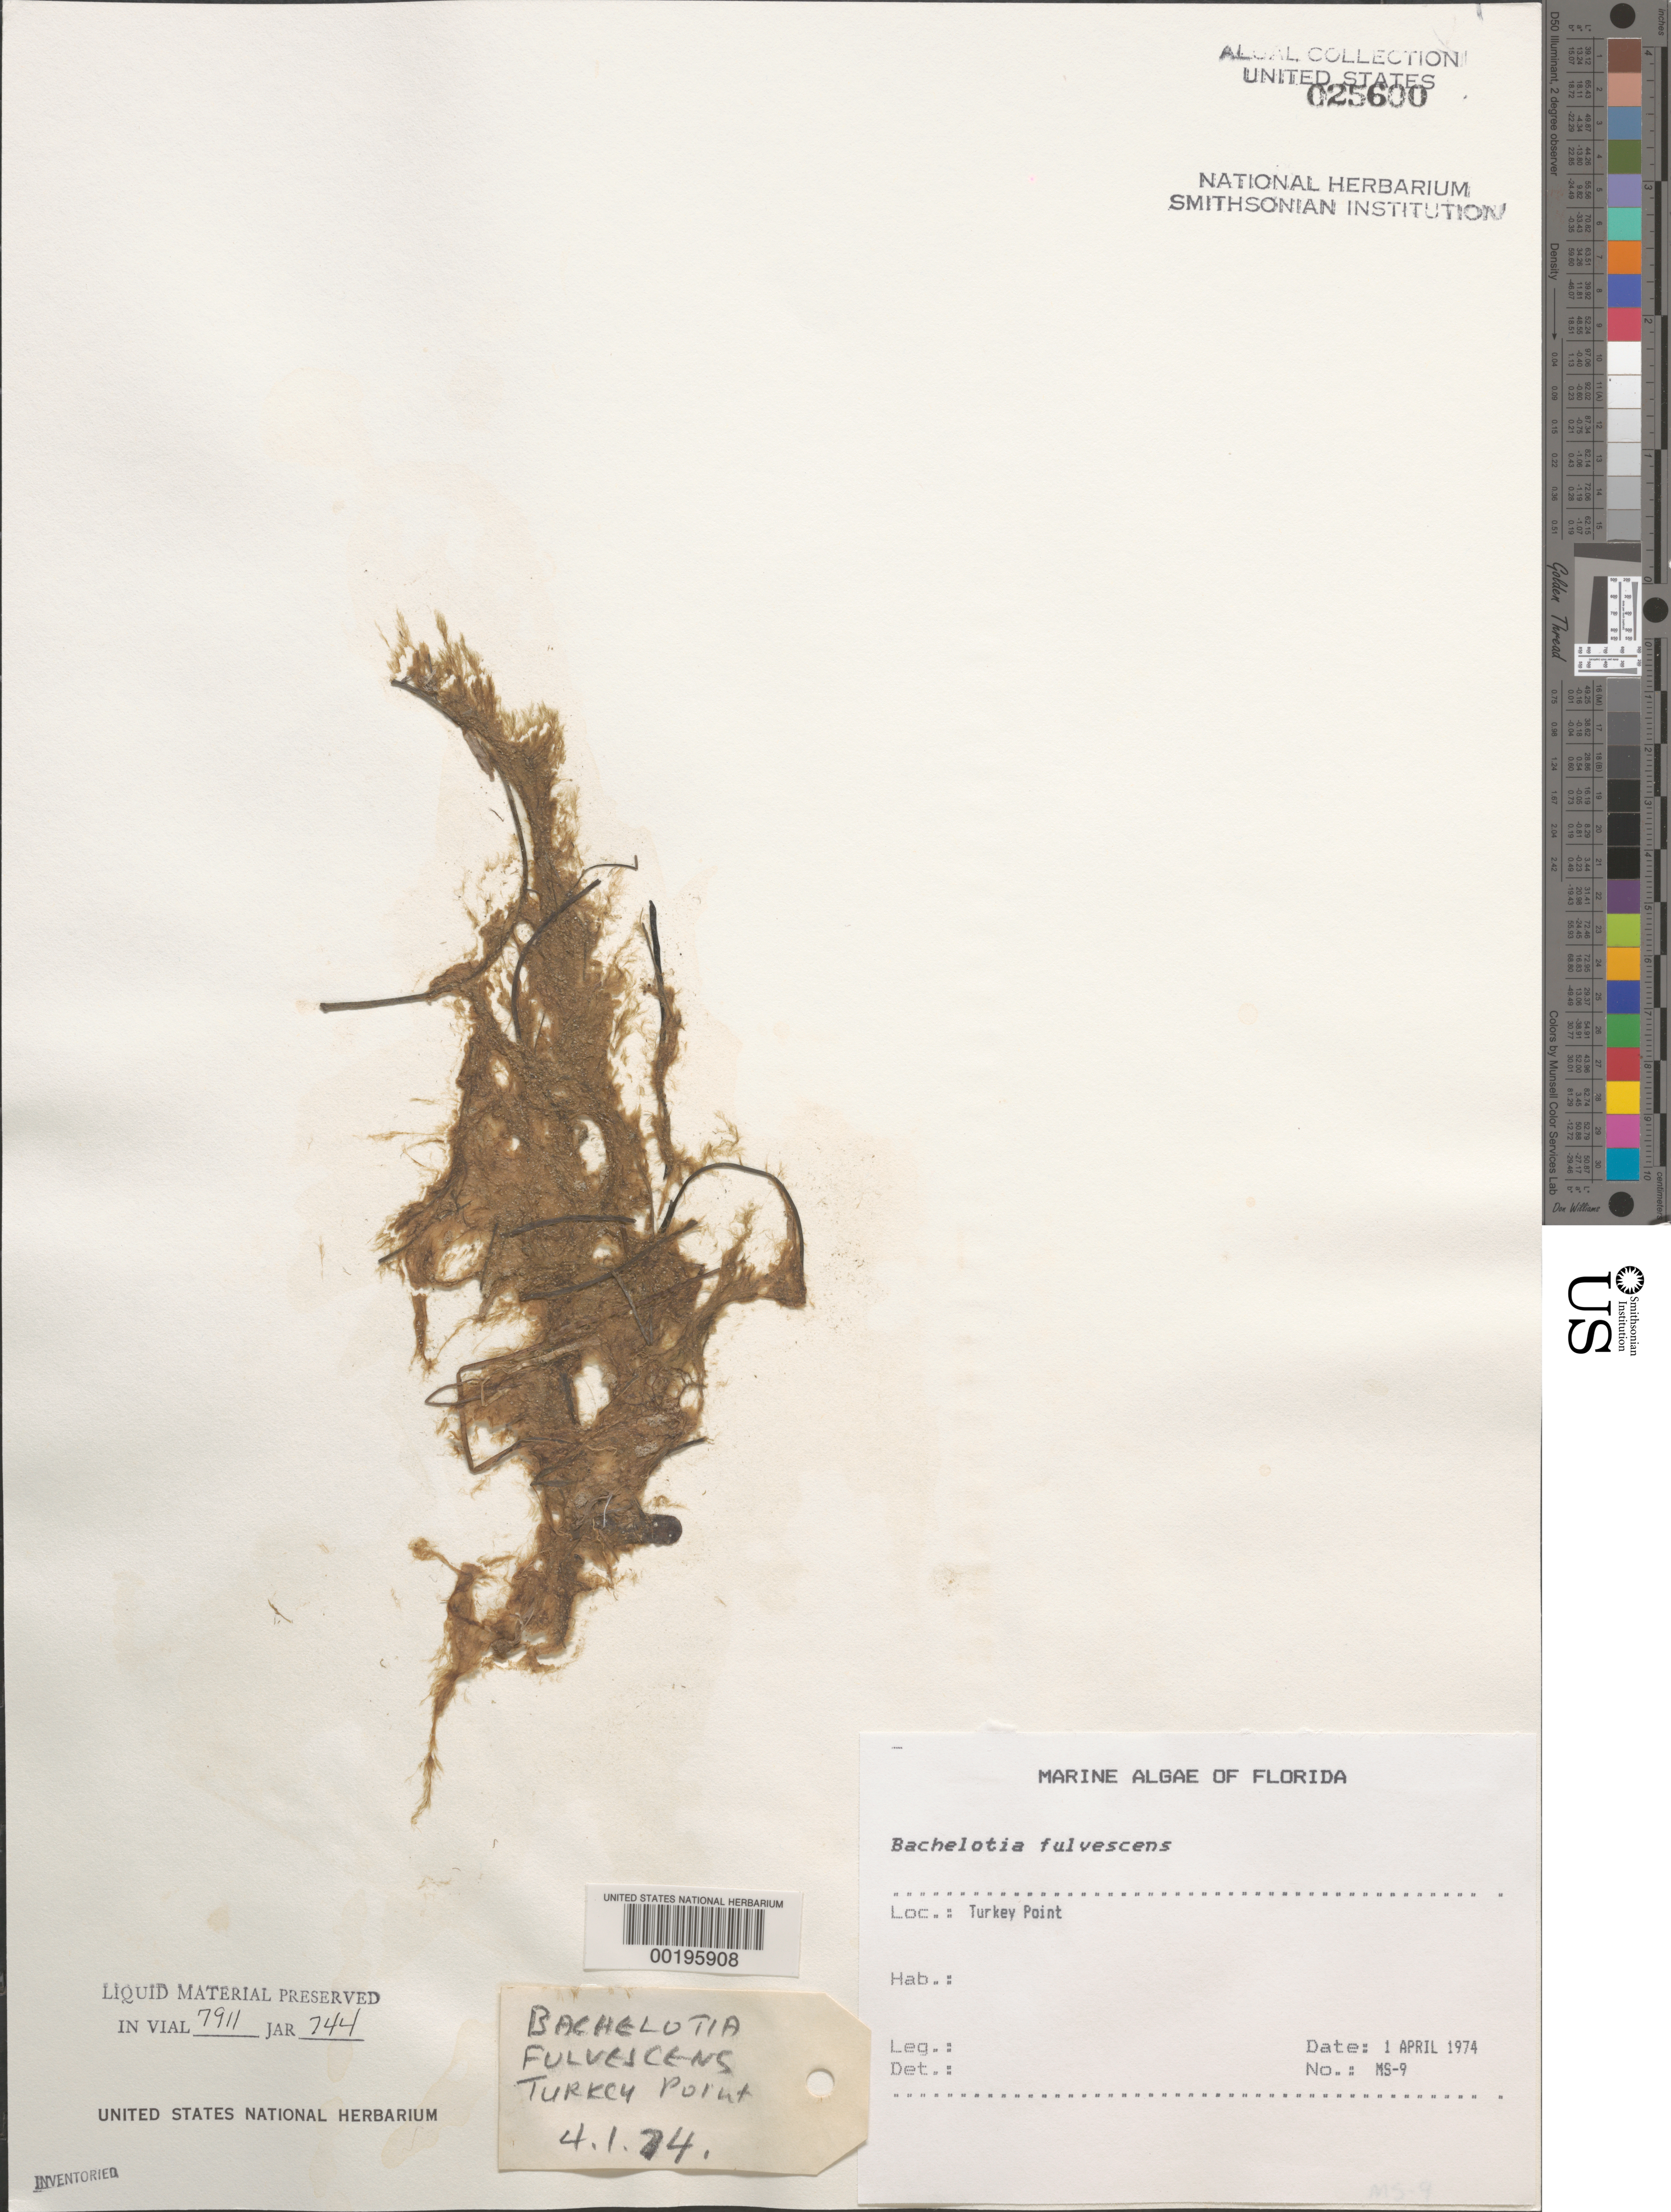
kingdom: Chromista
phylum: Ochrophyta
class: Phaeophyceae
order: Ectocarpales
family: Acinetosporaceae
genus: Pylaiella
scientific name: Pylaiella fulvescens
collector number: MS-9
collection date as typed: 01 Apr 1974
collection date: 1974-04-01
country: United States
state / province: Florida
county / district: Franklin County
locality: Turkey Point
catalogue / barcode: US 25600